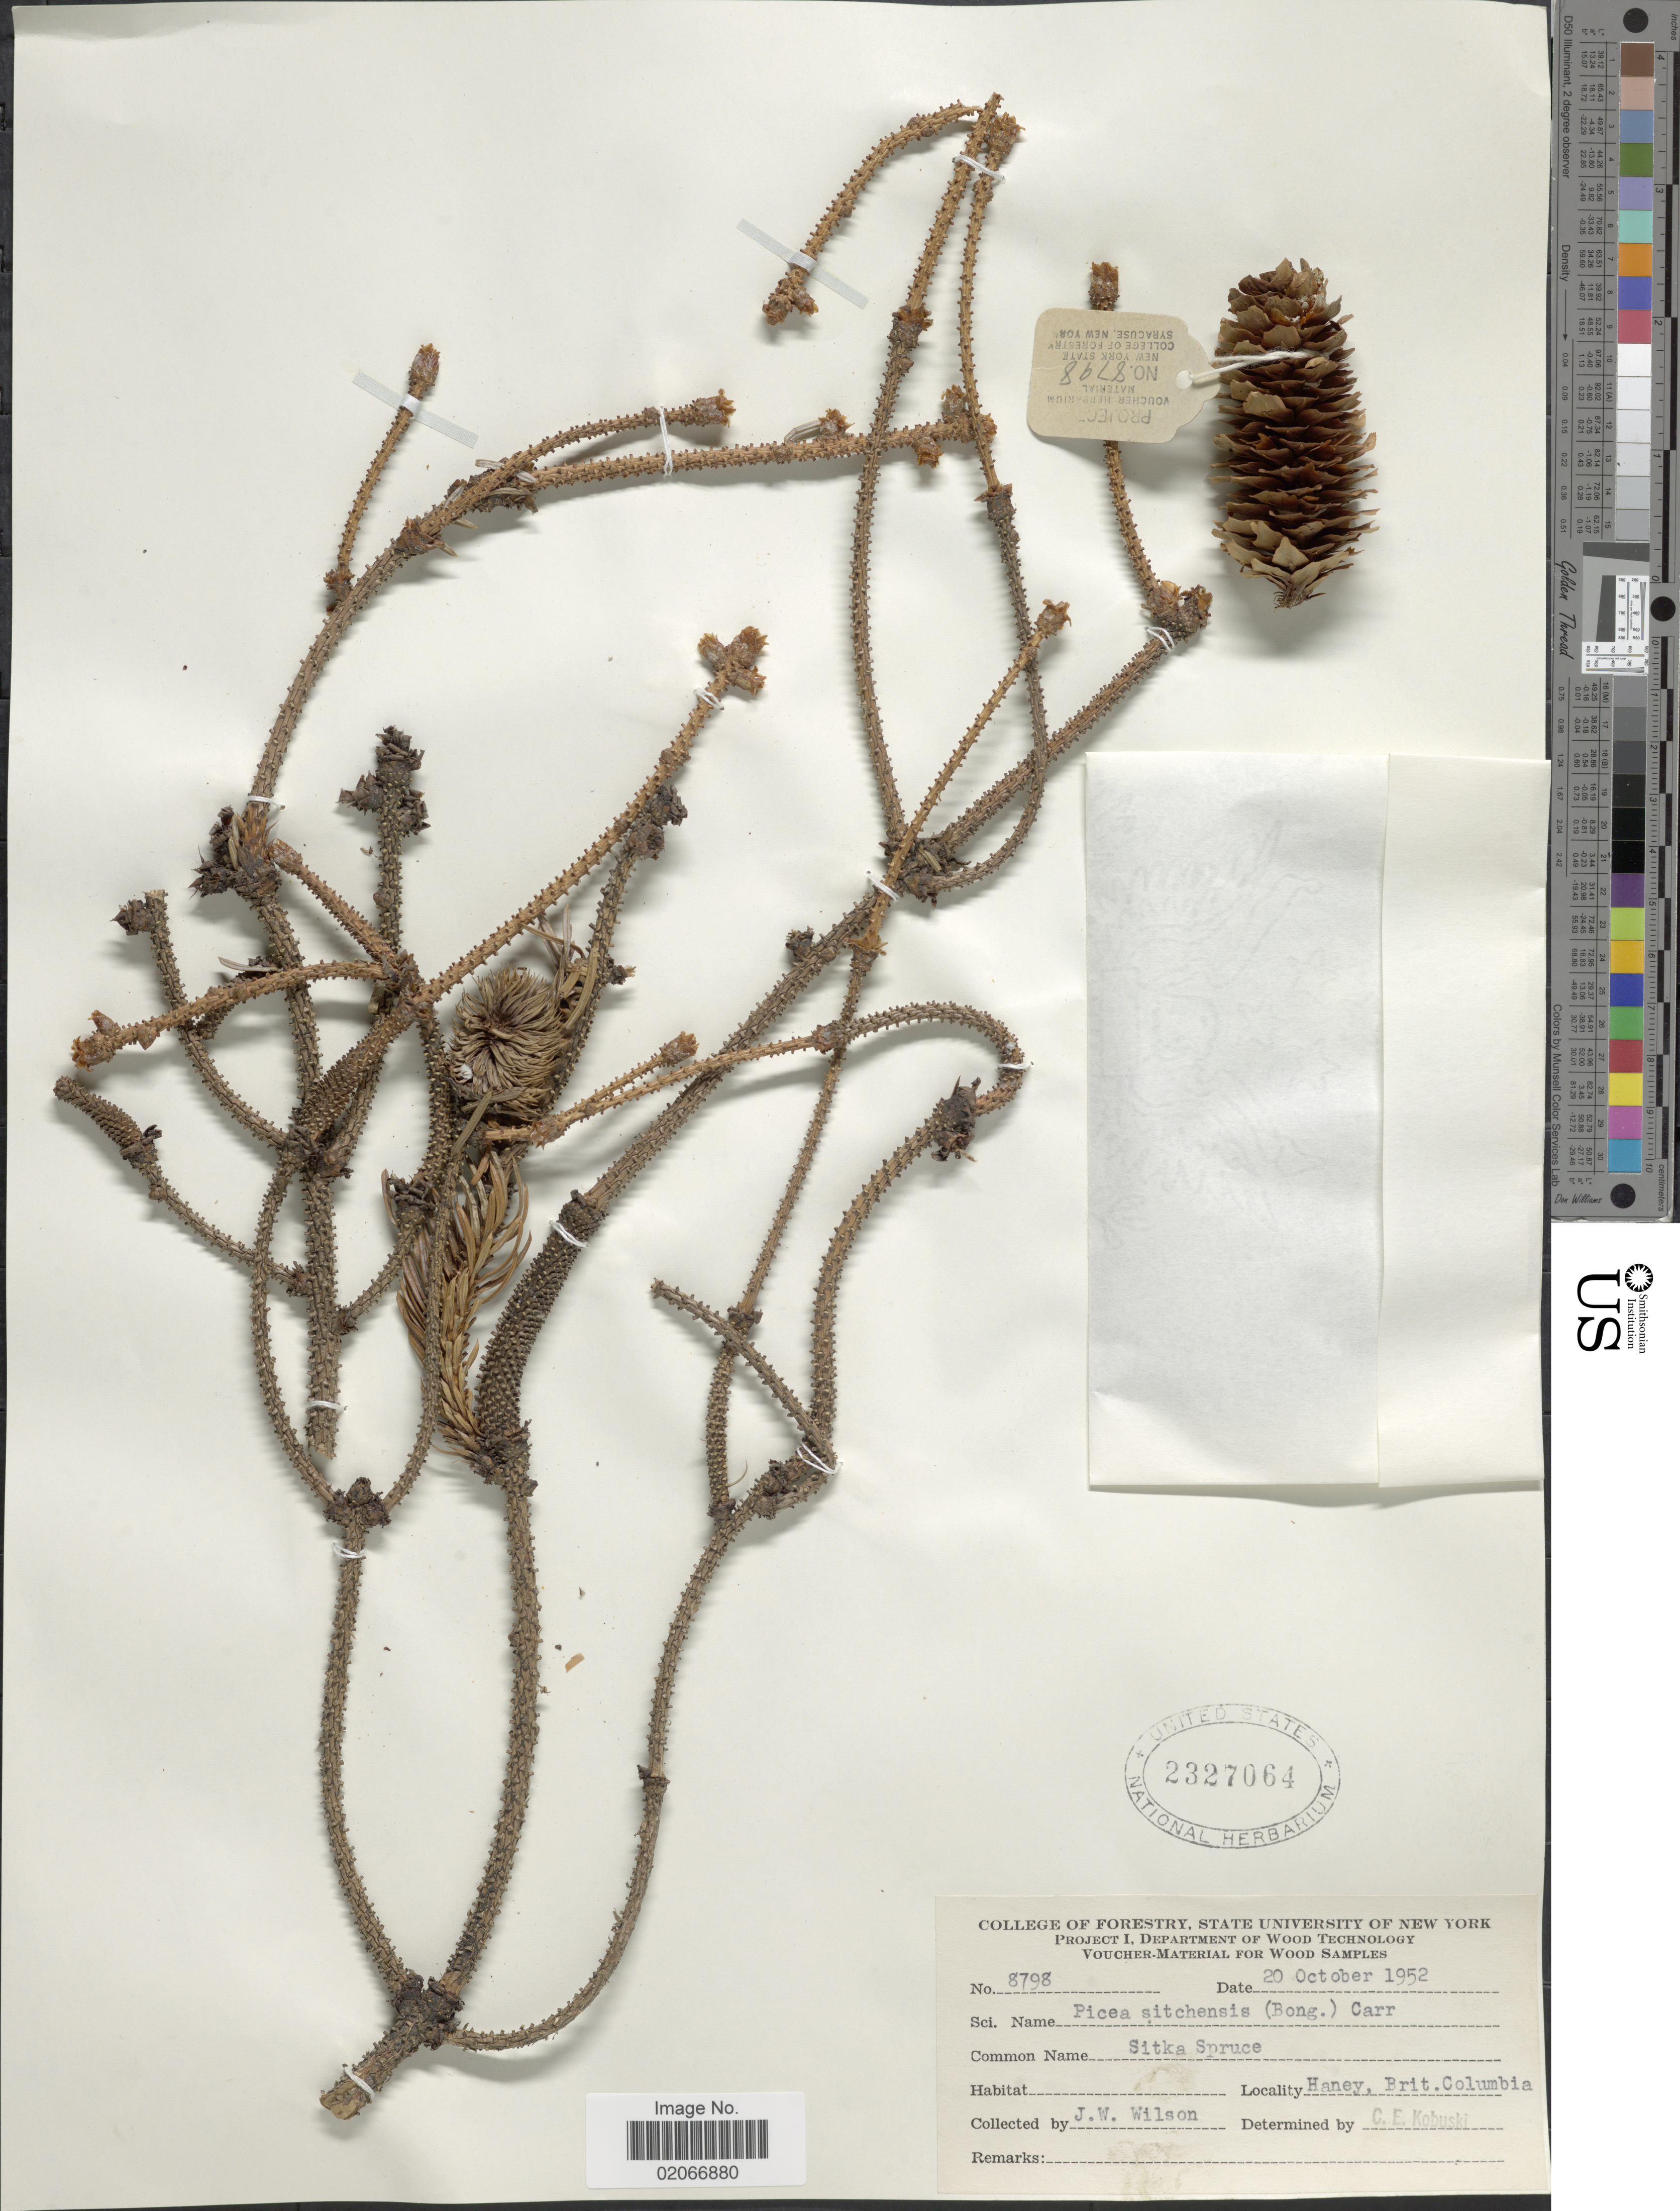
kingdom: Plantae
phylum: Tracheophyta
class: Pinopsida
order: Pinales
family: Pinaceae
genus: Picea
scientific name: Picea sitchensis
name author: (Bong.) Carrière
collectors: J. Wilson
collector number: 8798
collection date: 1952-10-20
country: Canada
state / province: British Columbia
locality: Haney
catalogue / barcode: US 2327064